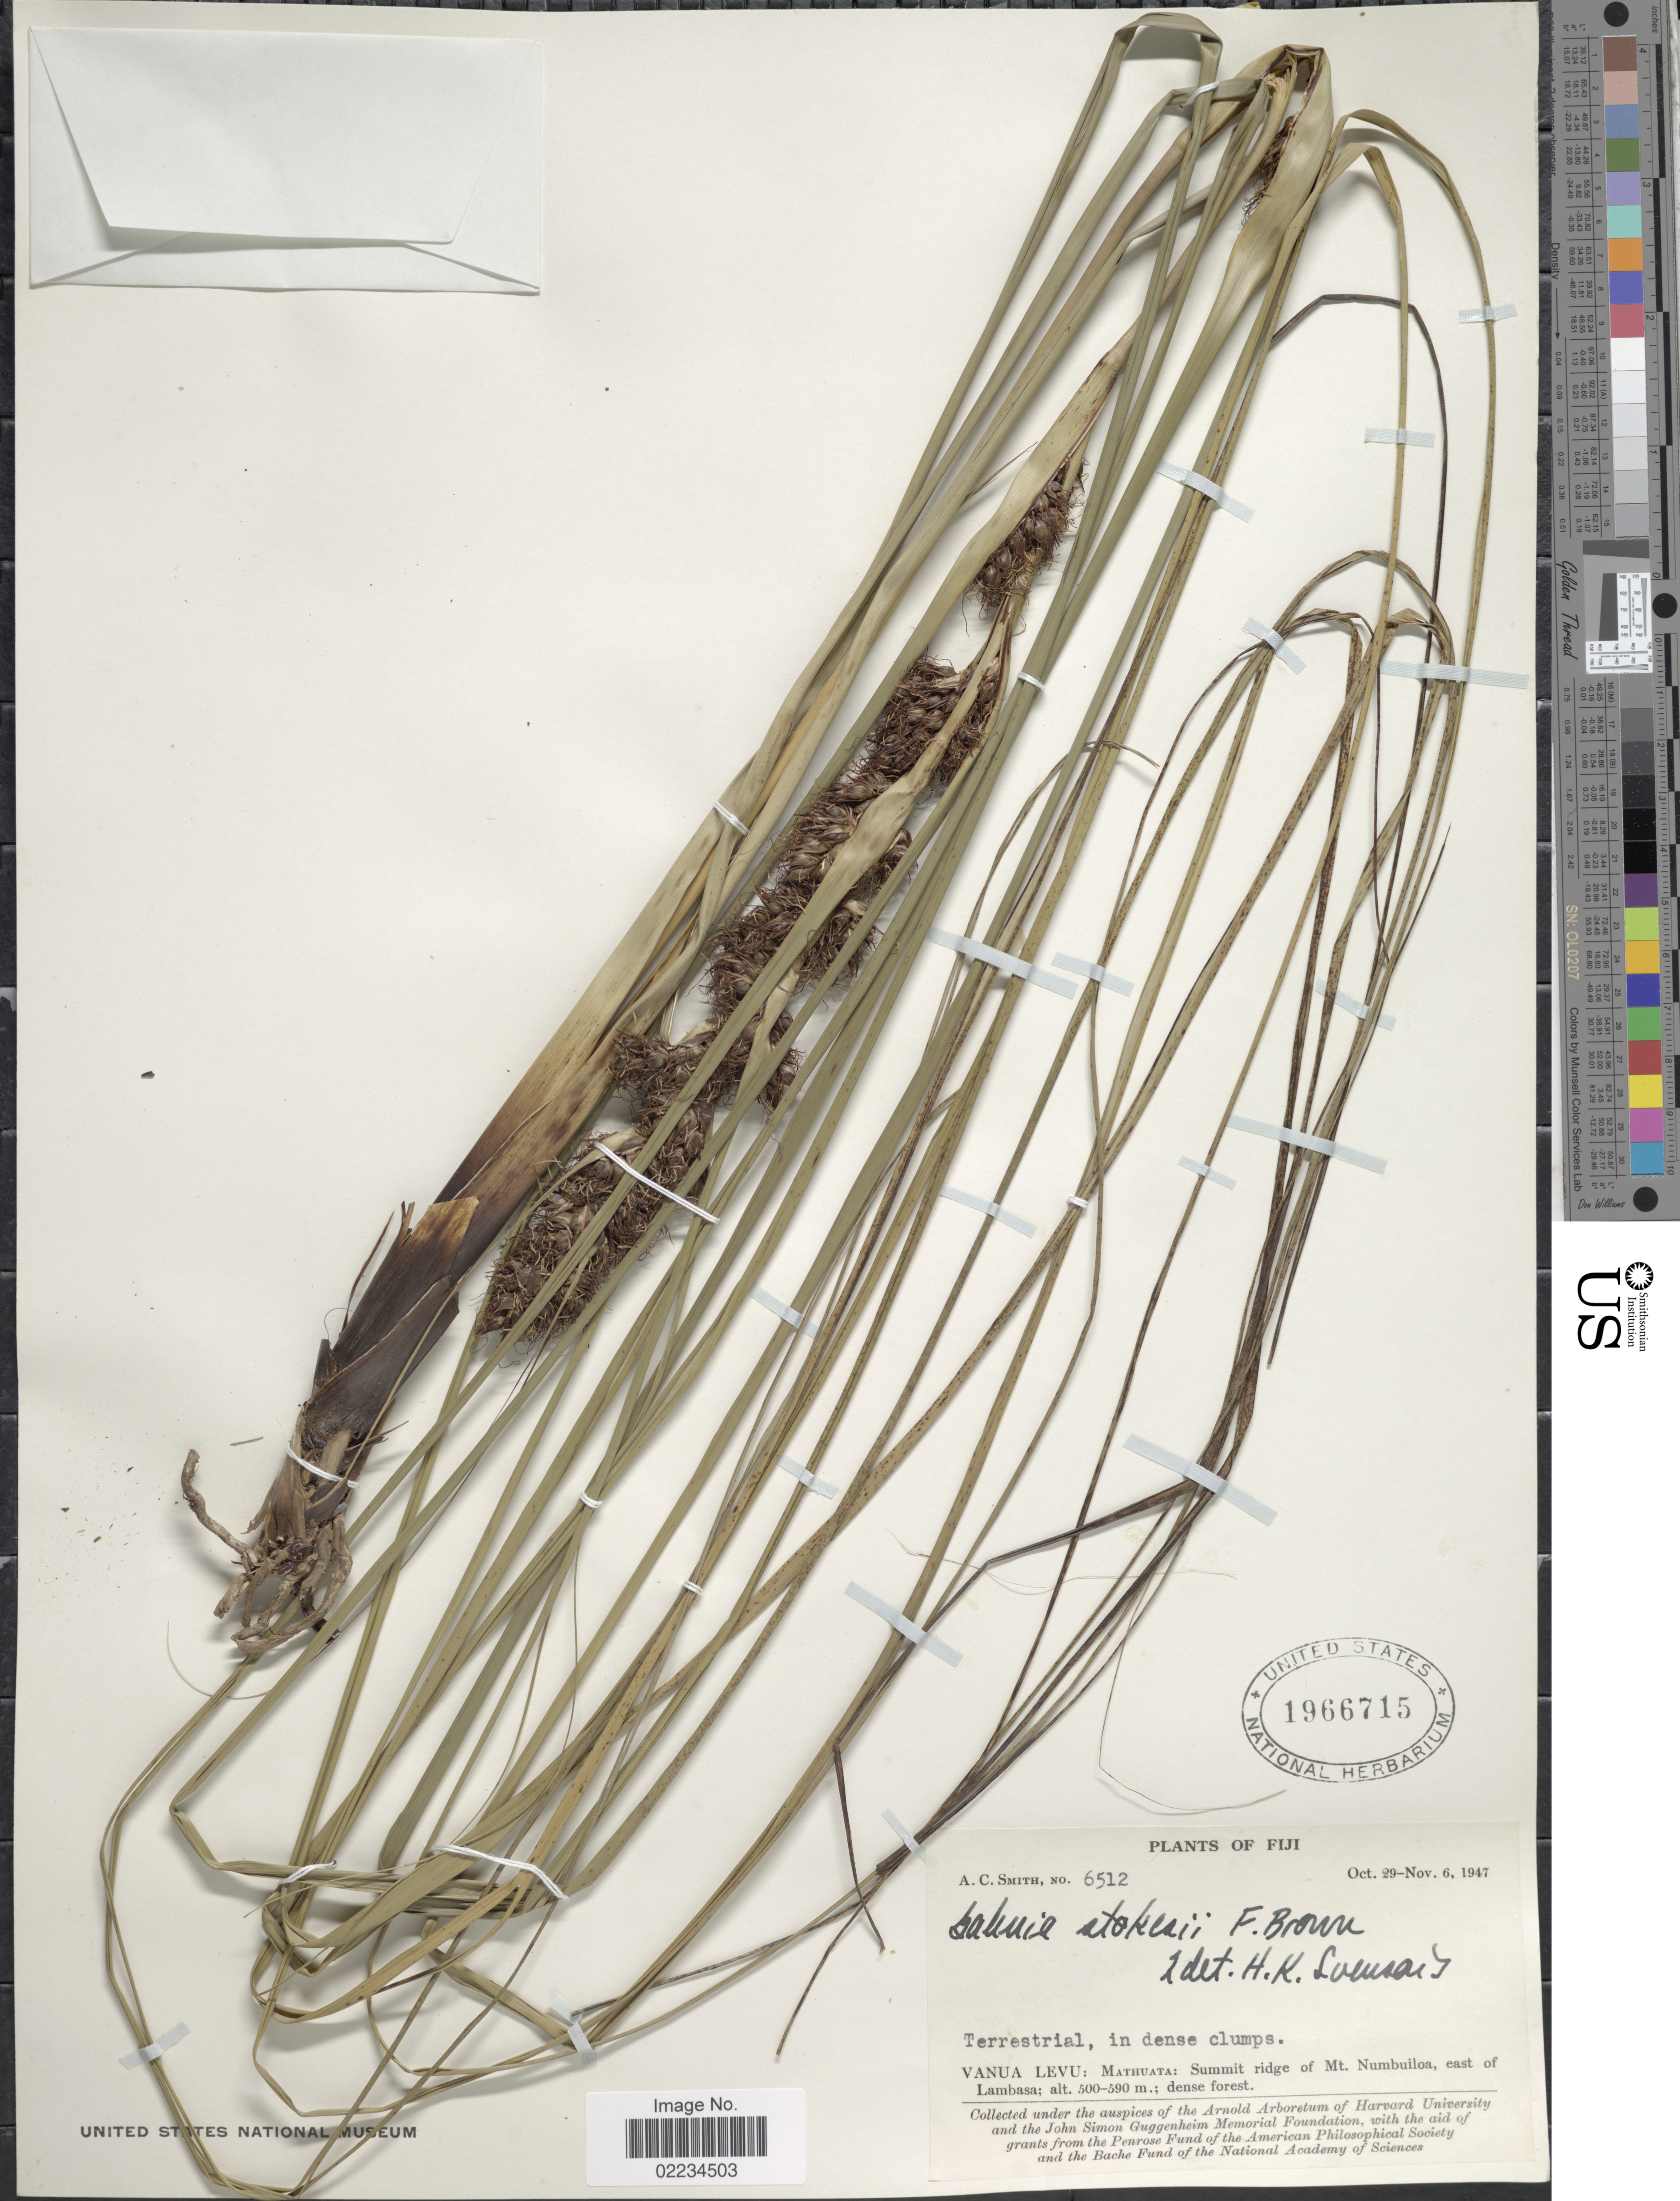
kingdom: Plantae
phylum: Tracheophyta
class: Liliopsida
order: Poales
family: Cyperaceae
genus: Gahnia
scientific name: Gahnia stokesii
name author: F. Br.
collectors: A. C. Smith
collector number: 6512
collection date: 1947-10-29/1947-11-06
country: Fiji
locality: Vanua Levu: Mathuata: Summit ridge of Mt Numbuiloa, east of Lambasa; dense forest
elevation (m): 500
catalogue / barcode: US 1966715